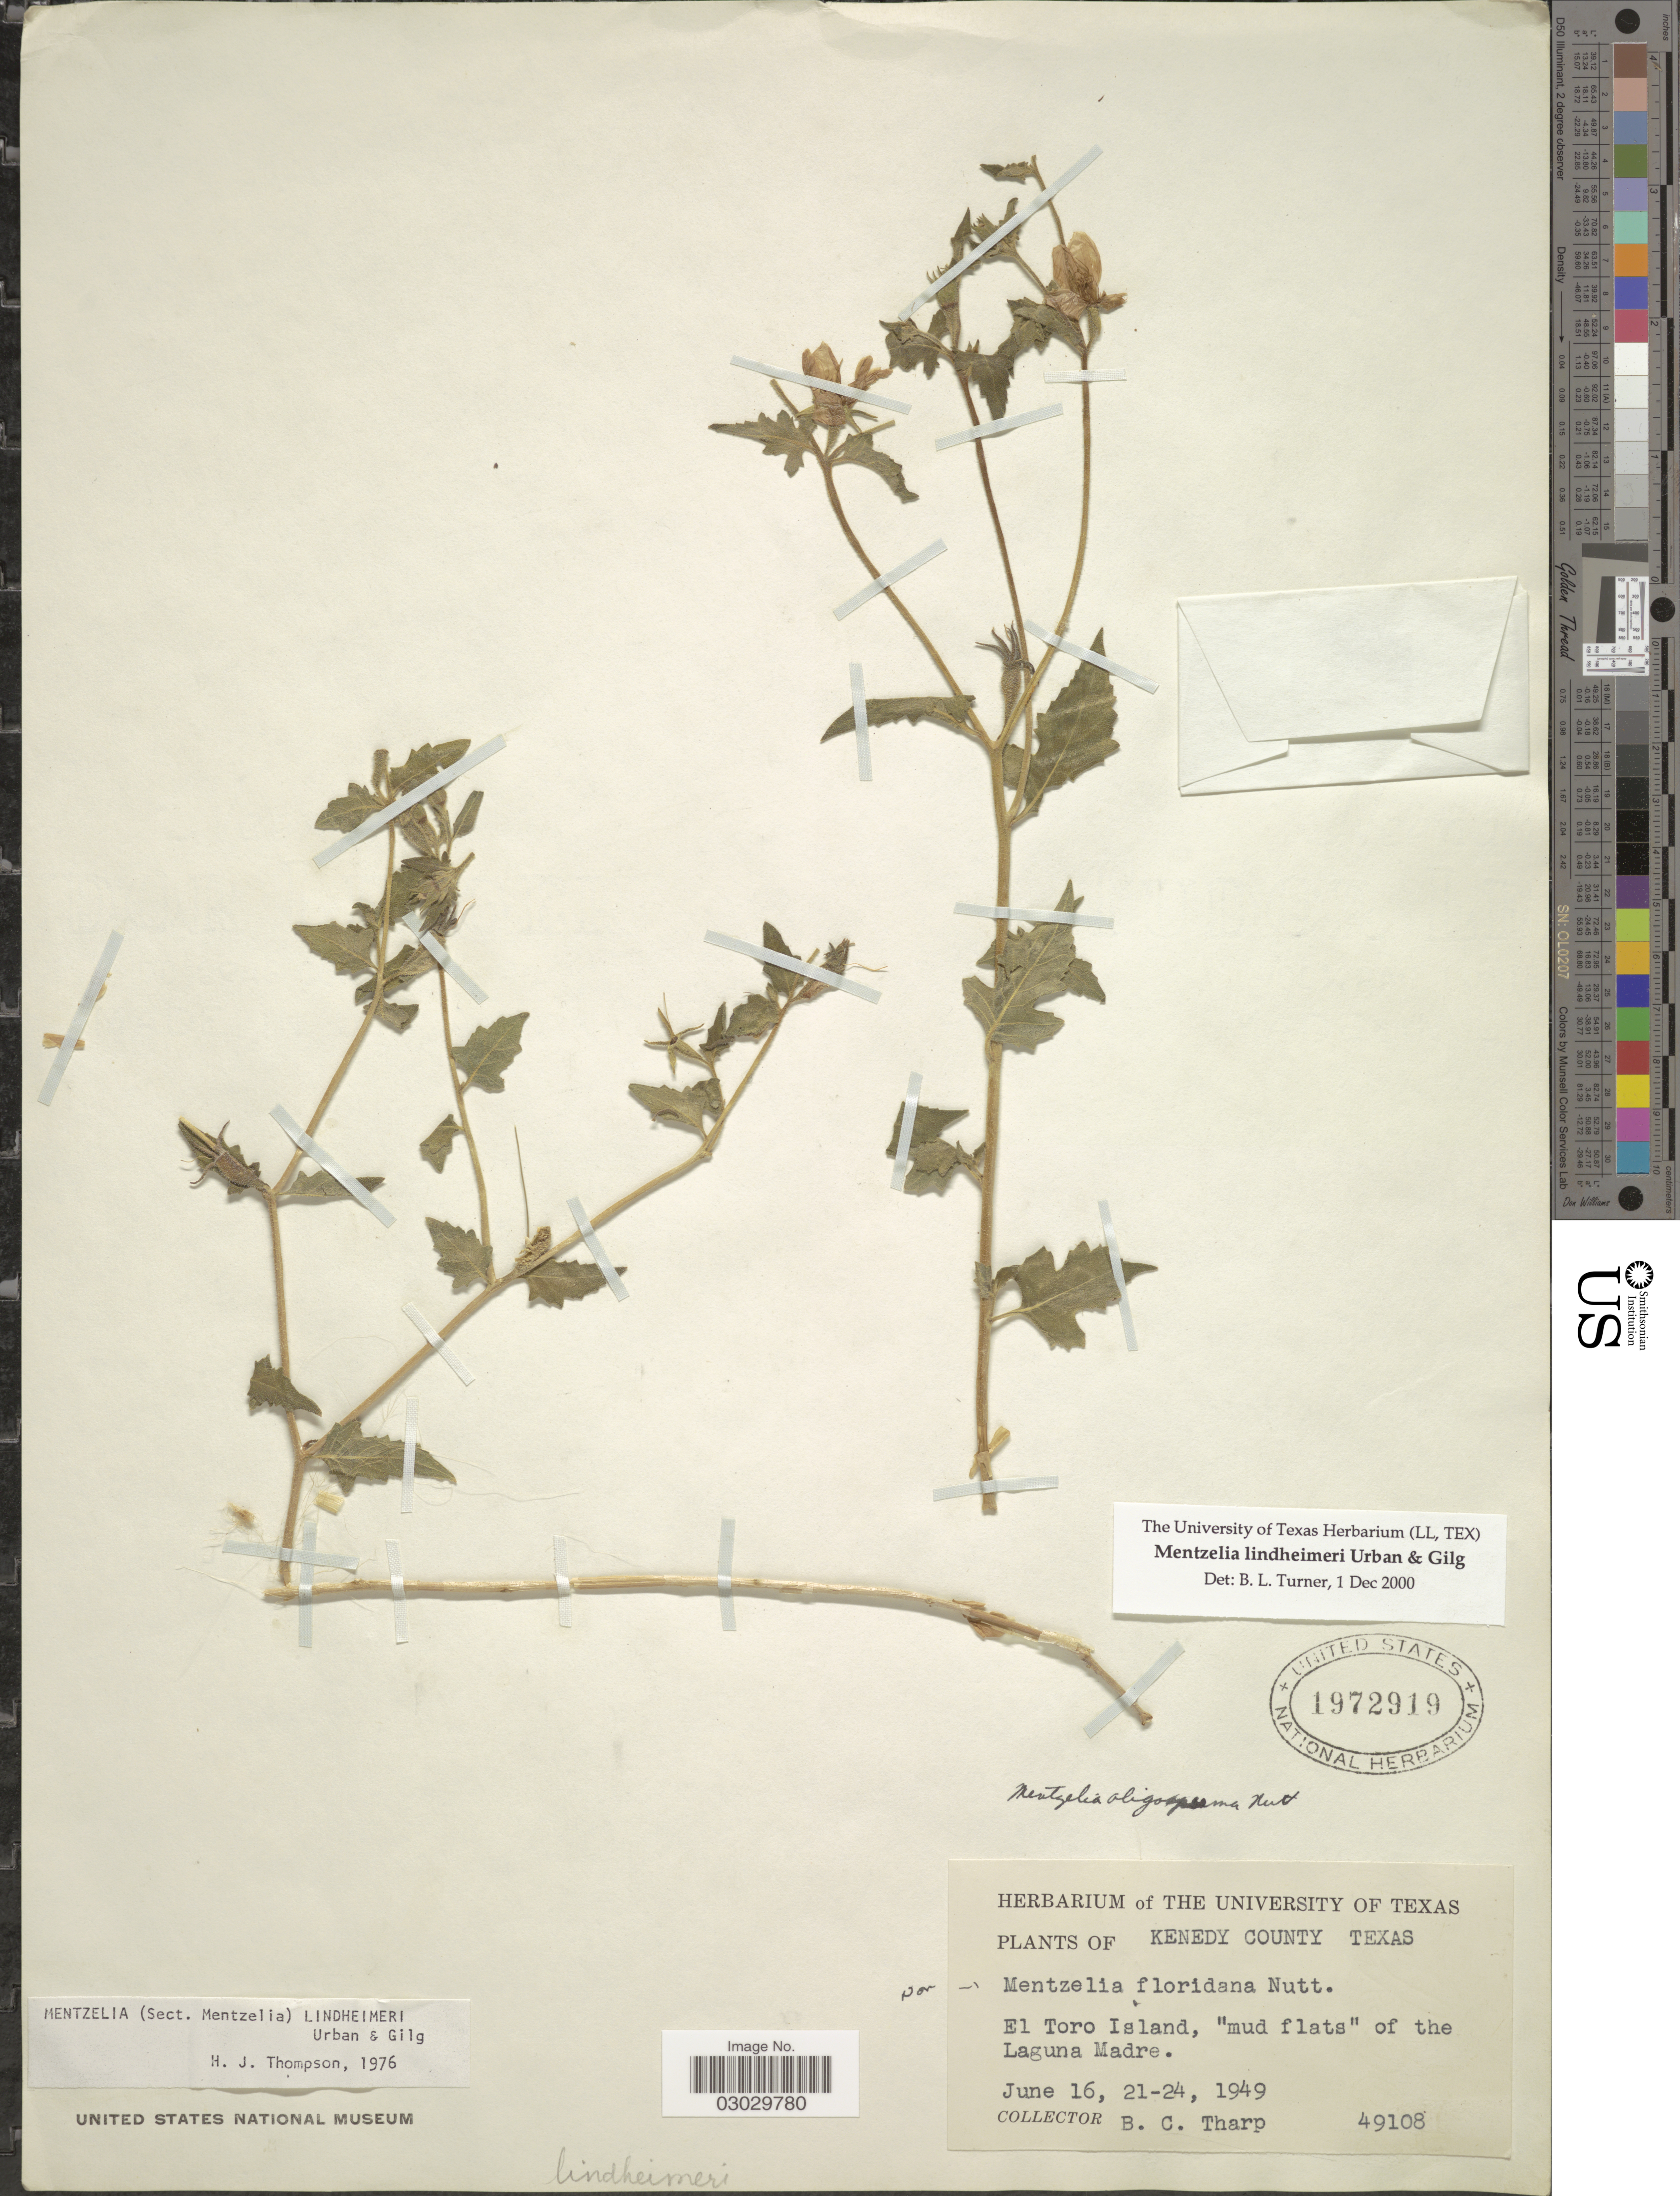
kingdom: Plantae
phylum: Tracheophyta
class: Magnoliopsida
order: Cornales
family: Loasaceae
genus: Mentzelia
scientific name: Mentzelia lindheimeri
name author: Urb. & Gilg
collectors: B. C. Tharp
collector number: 49108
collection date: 1949-06-16/1949-06-24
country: United States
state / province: Texas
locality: Kenedy County. El Toro Island, "mud flats" of the Laguna Madre.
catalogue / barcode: US 1972919